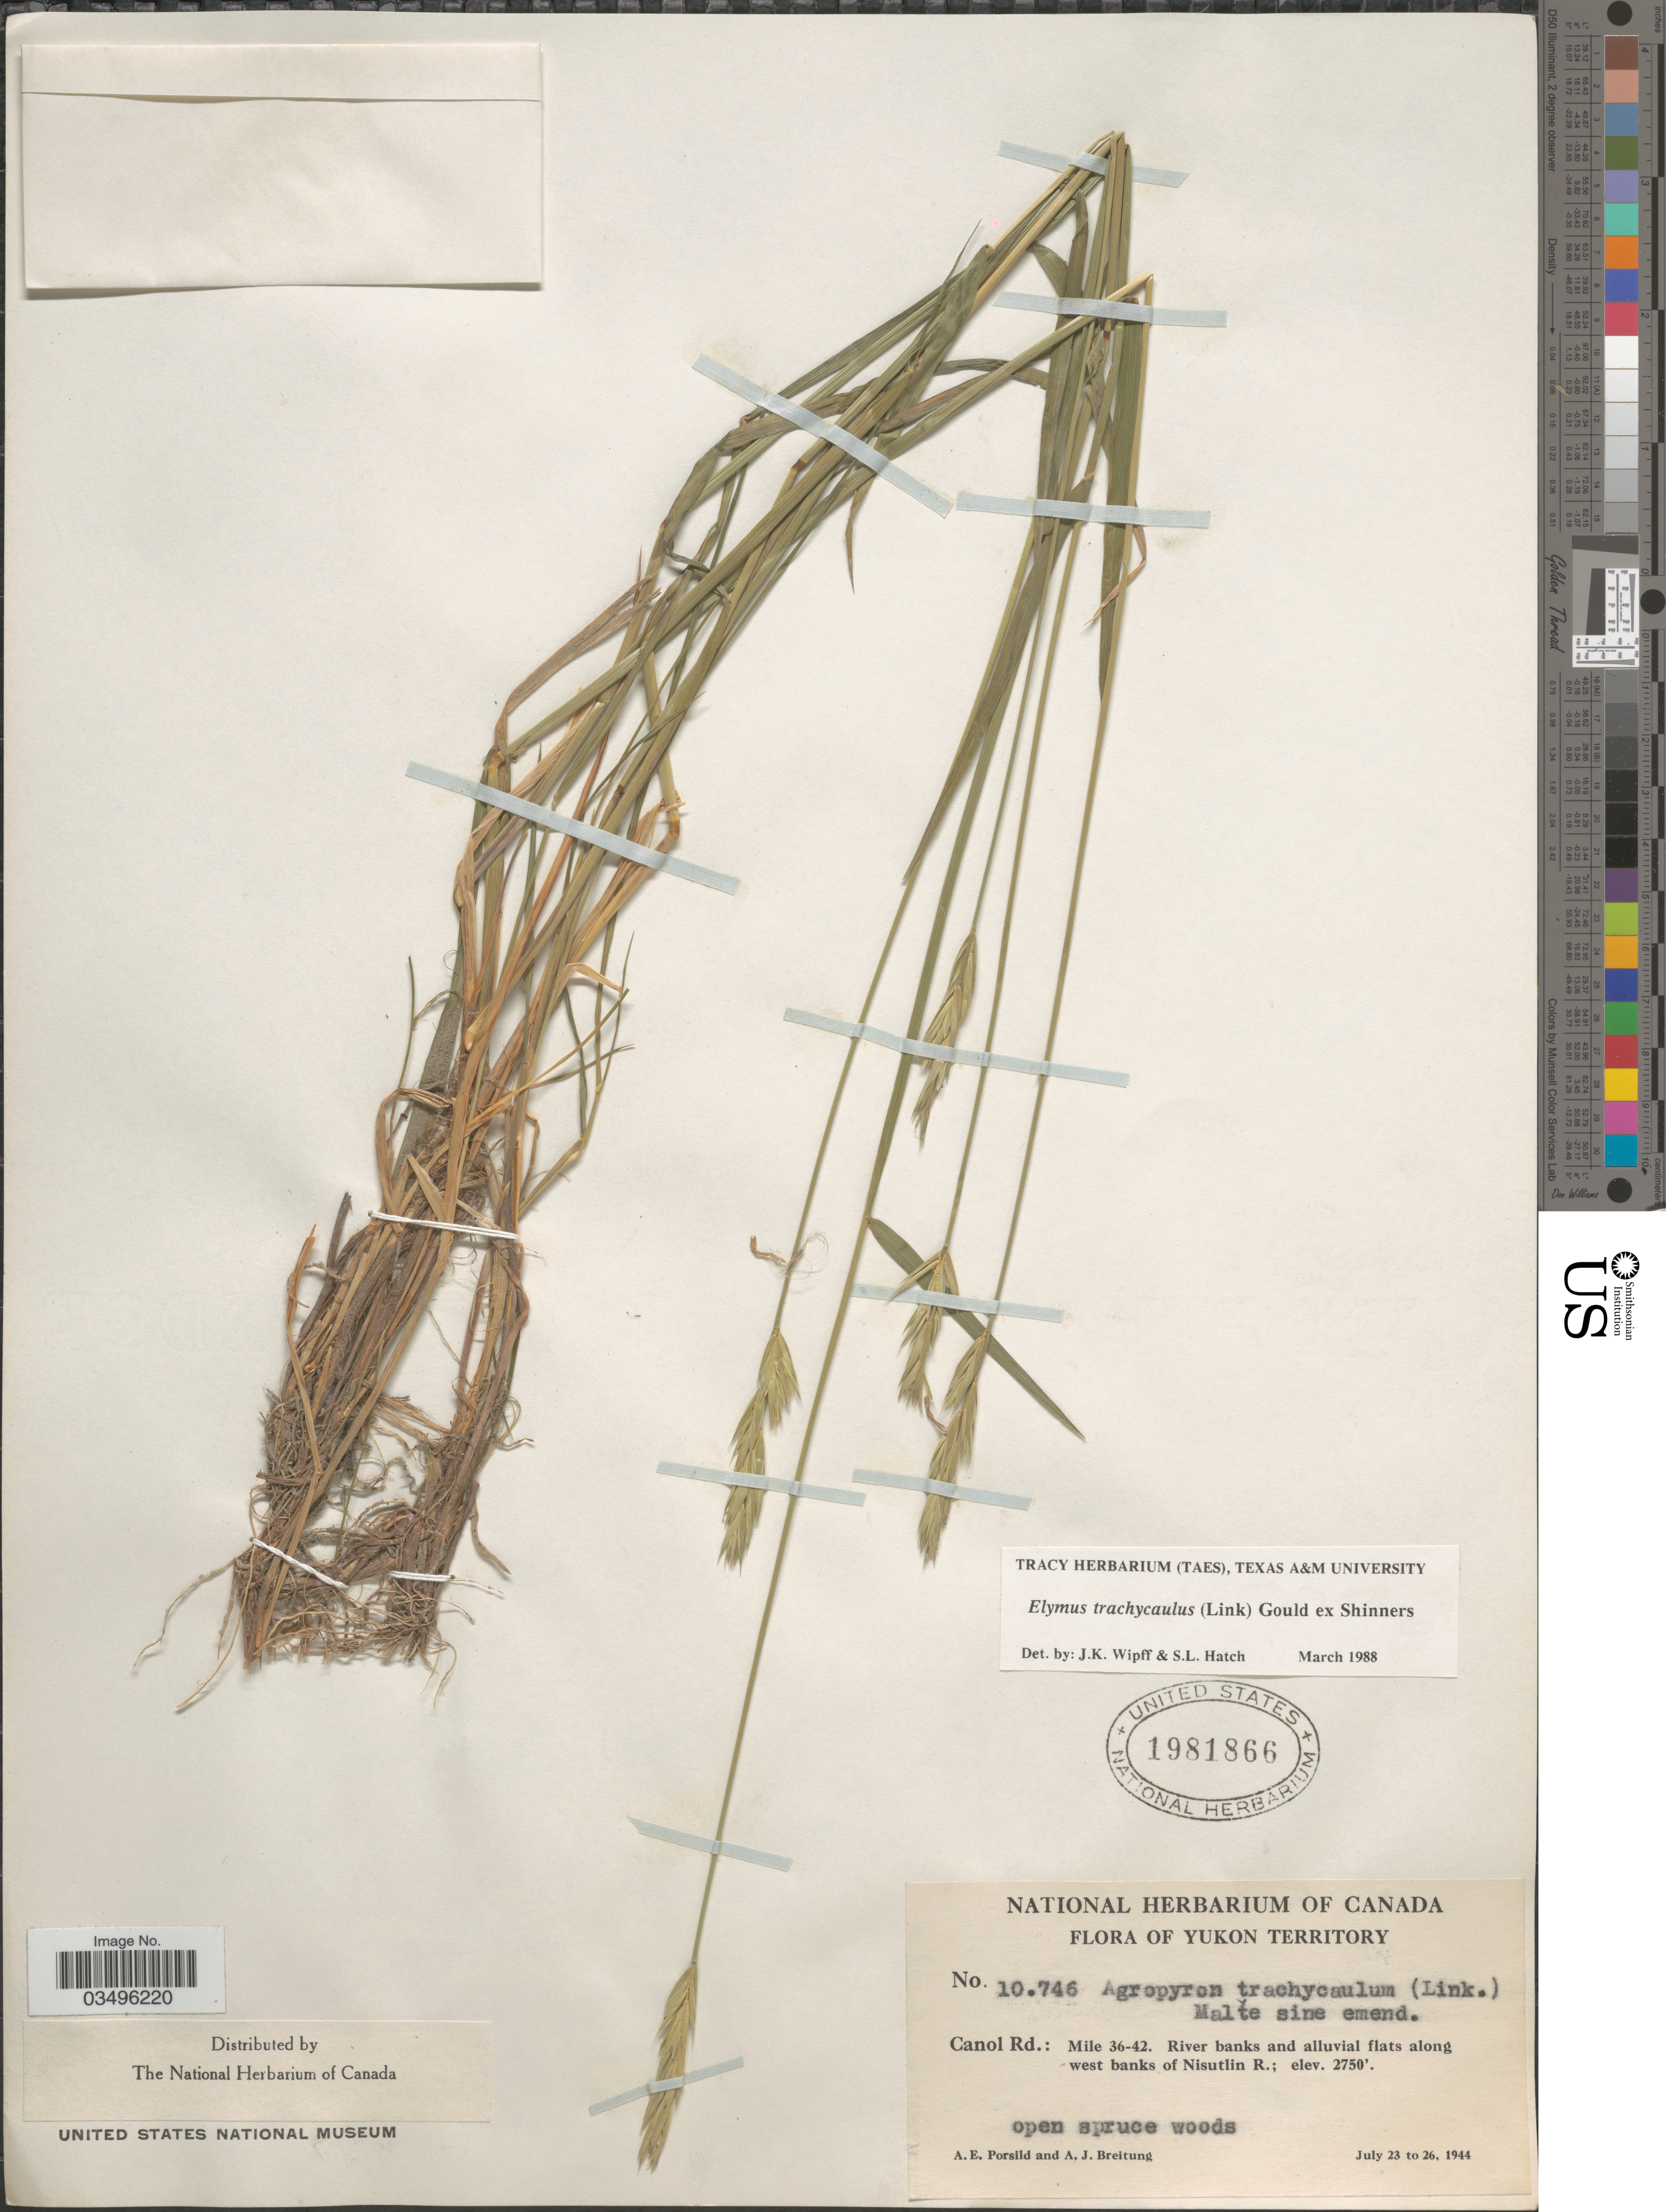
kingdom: Plantae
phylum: Tracheophyta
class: Liliopsida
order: Poales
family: Poaceae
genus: Elymus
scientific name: Elymus trachycaulus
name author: (Link) Gould ex Shinners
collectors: A. E. Porsild & A. Breitung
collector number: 10746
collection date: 1944-07-23/1944-07-26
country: Canada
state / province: Yukon Territory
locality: Canol Rd.: Mile 36-42. River banks and alluvial flats along west banks of Nisutlin R. Open spruce woods.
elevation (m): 838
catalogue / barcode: US 1981866